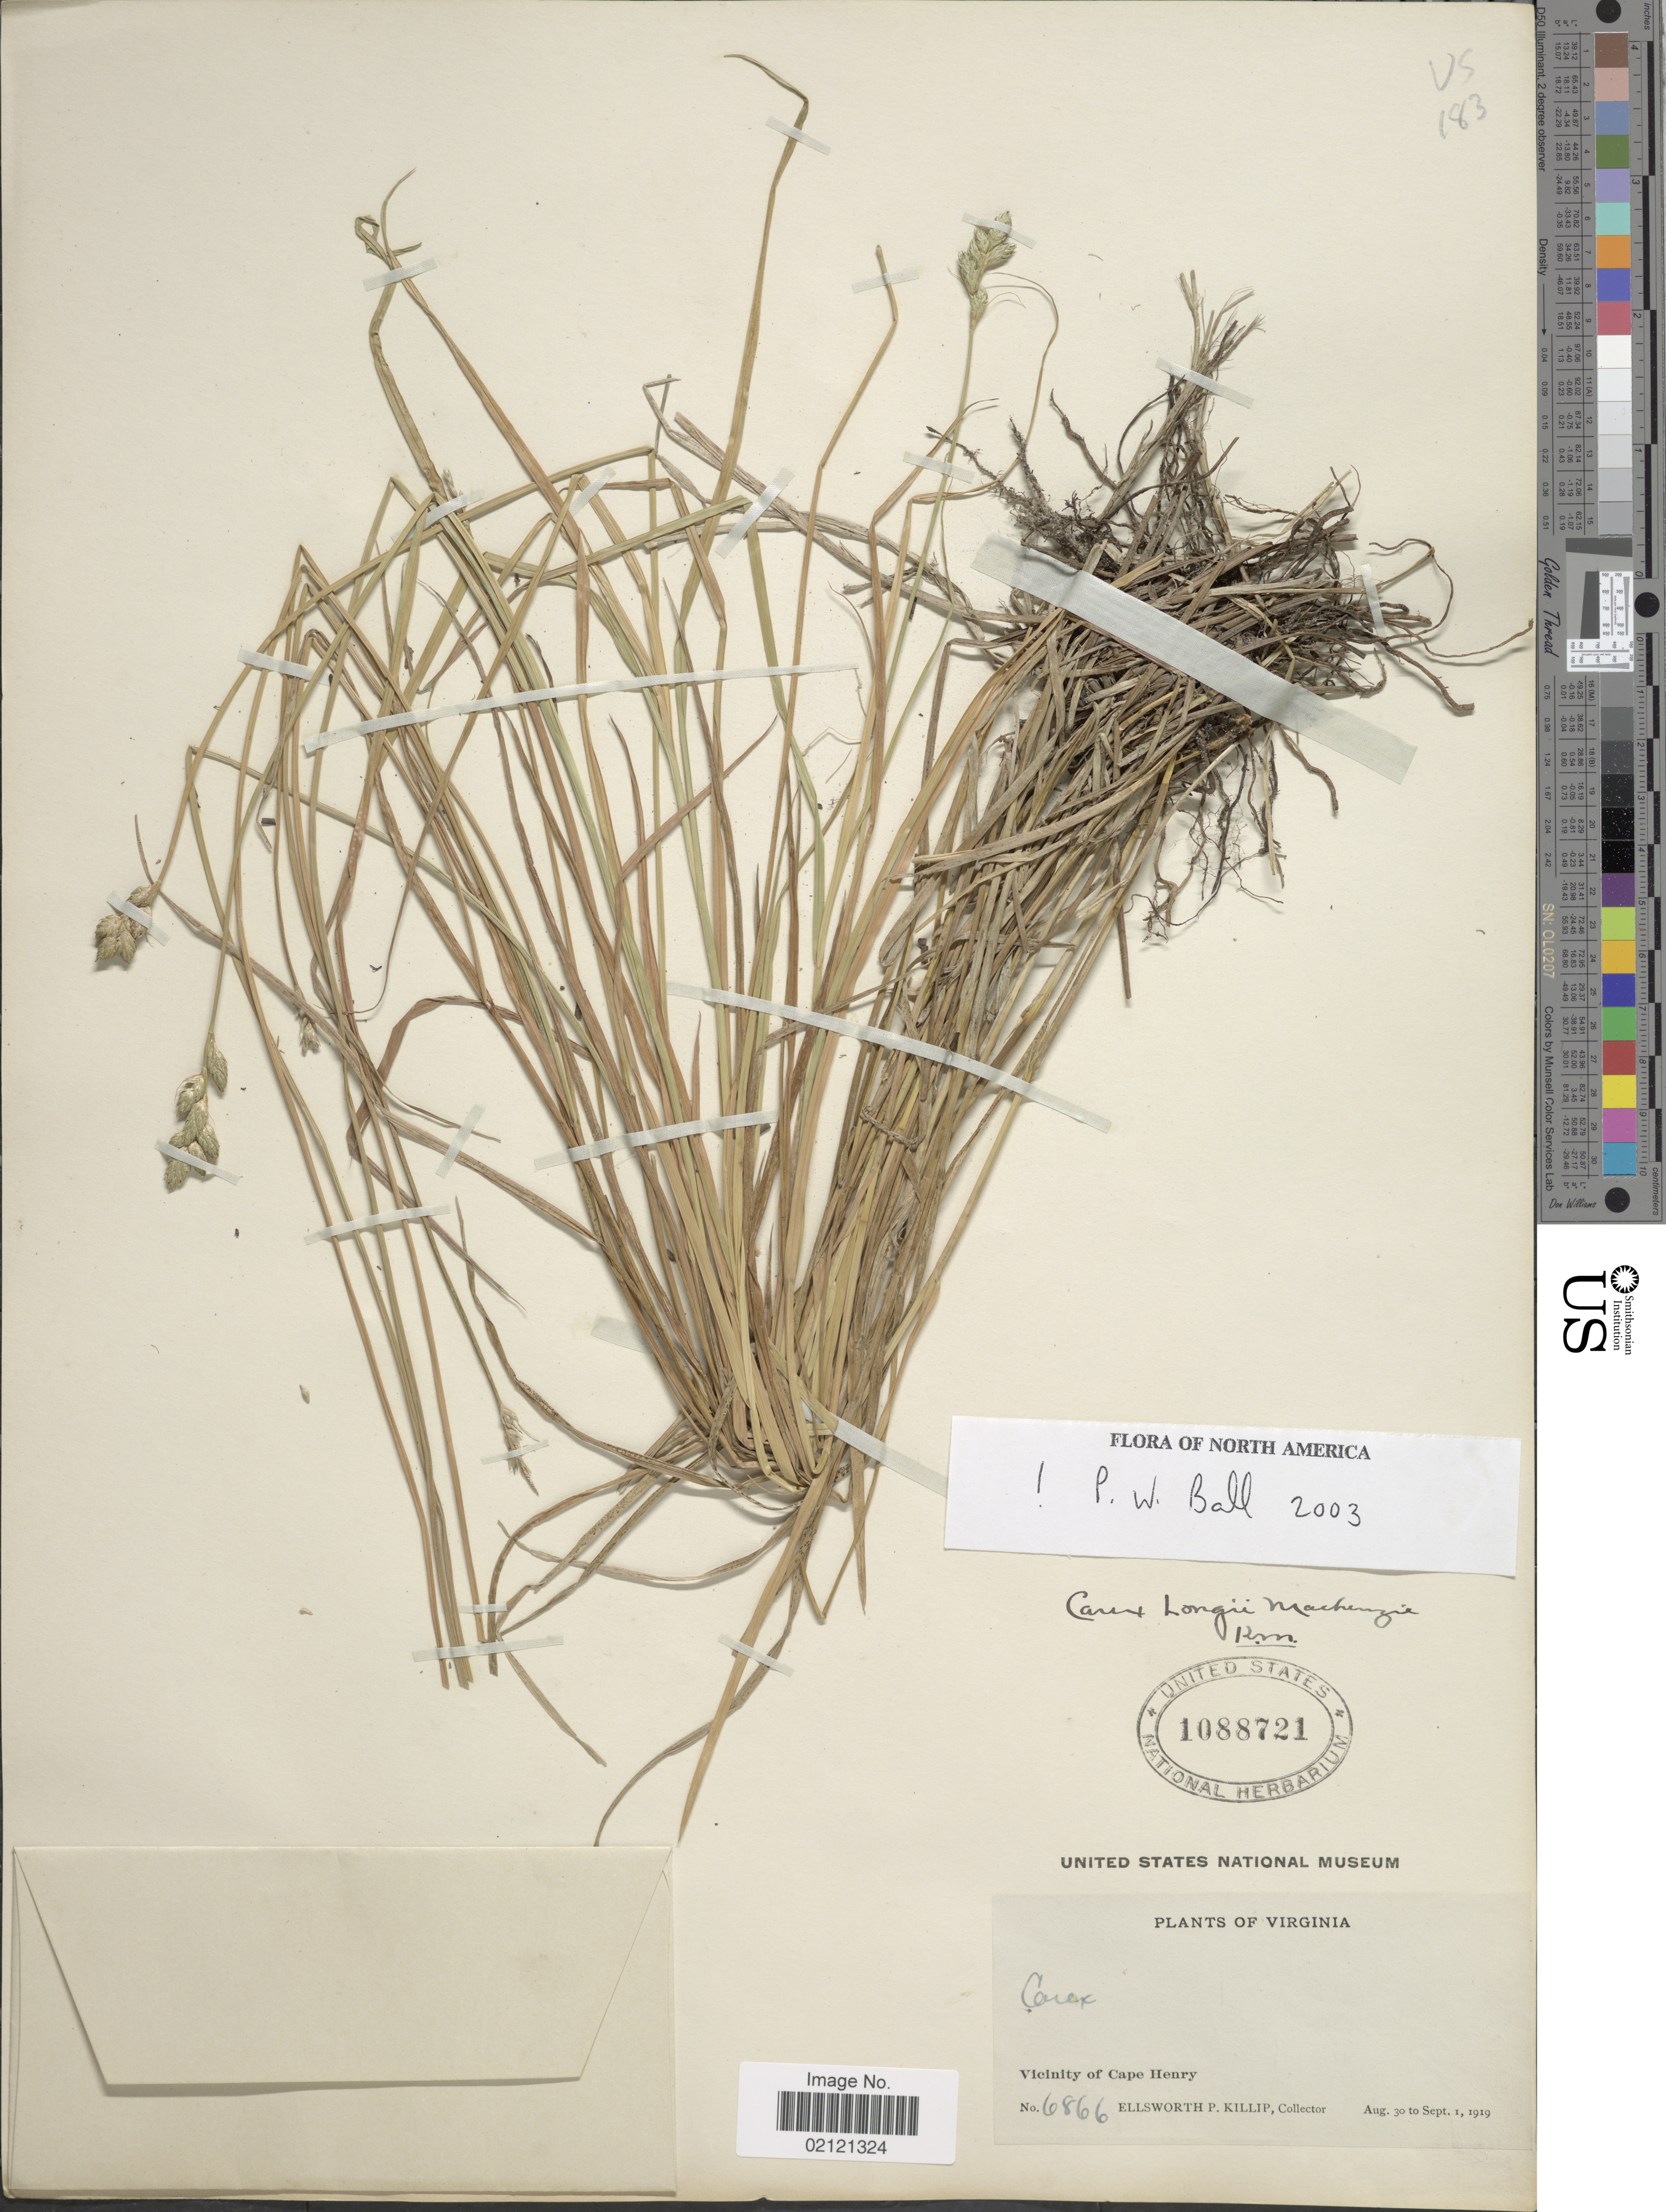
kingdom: Plantae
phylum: Tracheophyta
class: Liliopsida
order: Poales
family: Cyperaceae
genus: Carex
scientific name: Carex longii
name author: Mack.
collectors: E. P. Killip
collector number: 6866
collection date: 1919-08-30/1919-09-01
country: United States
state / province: Virginia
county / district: City of Virginia Beach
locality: Vicinity of Cape Henry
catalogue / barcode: US 1088721